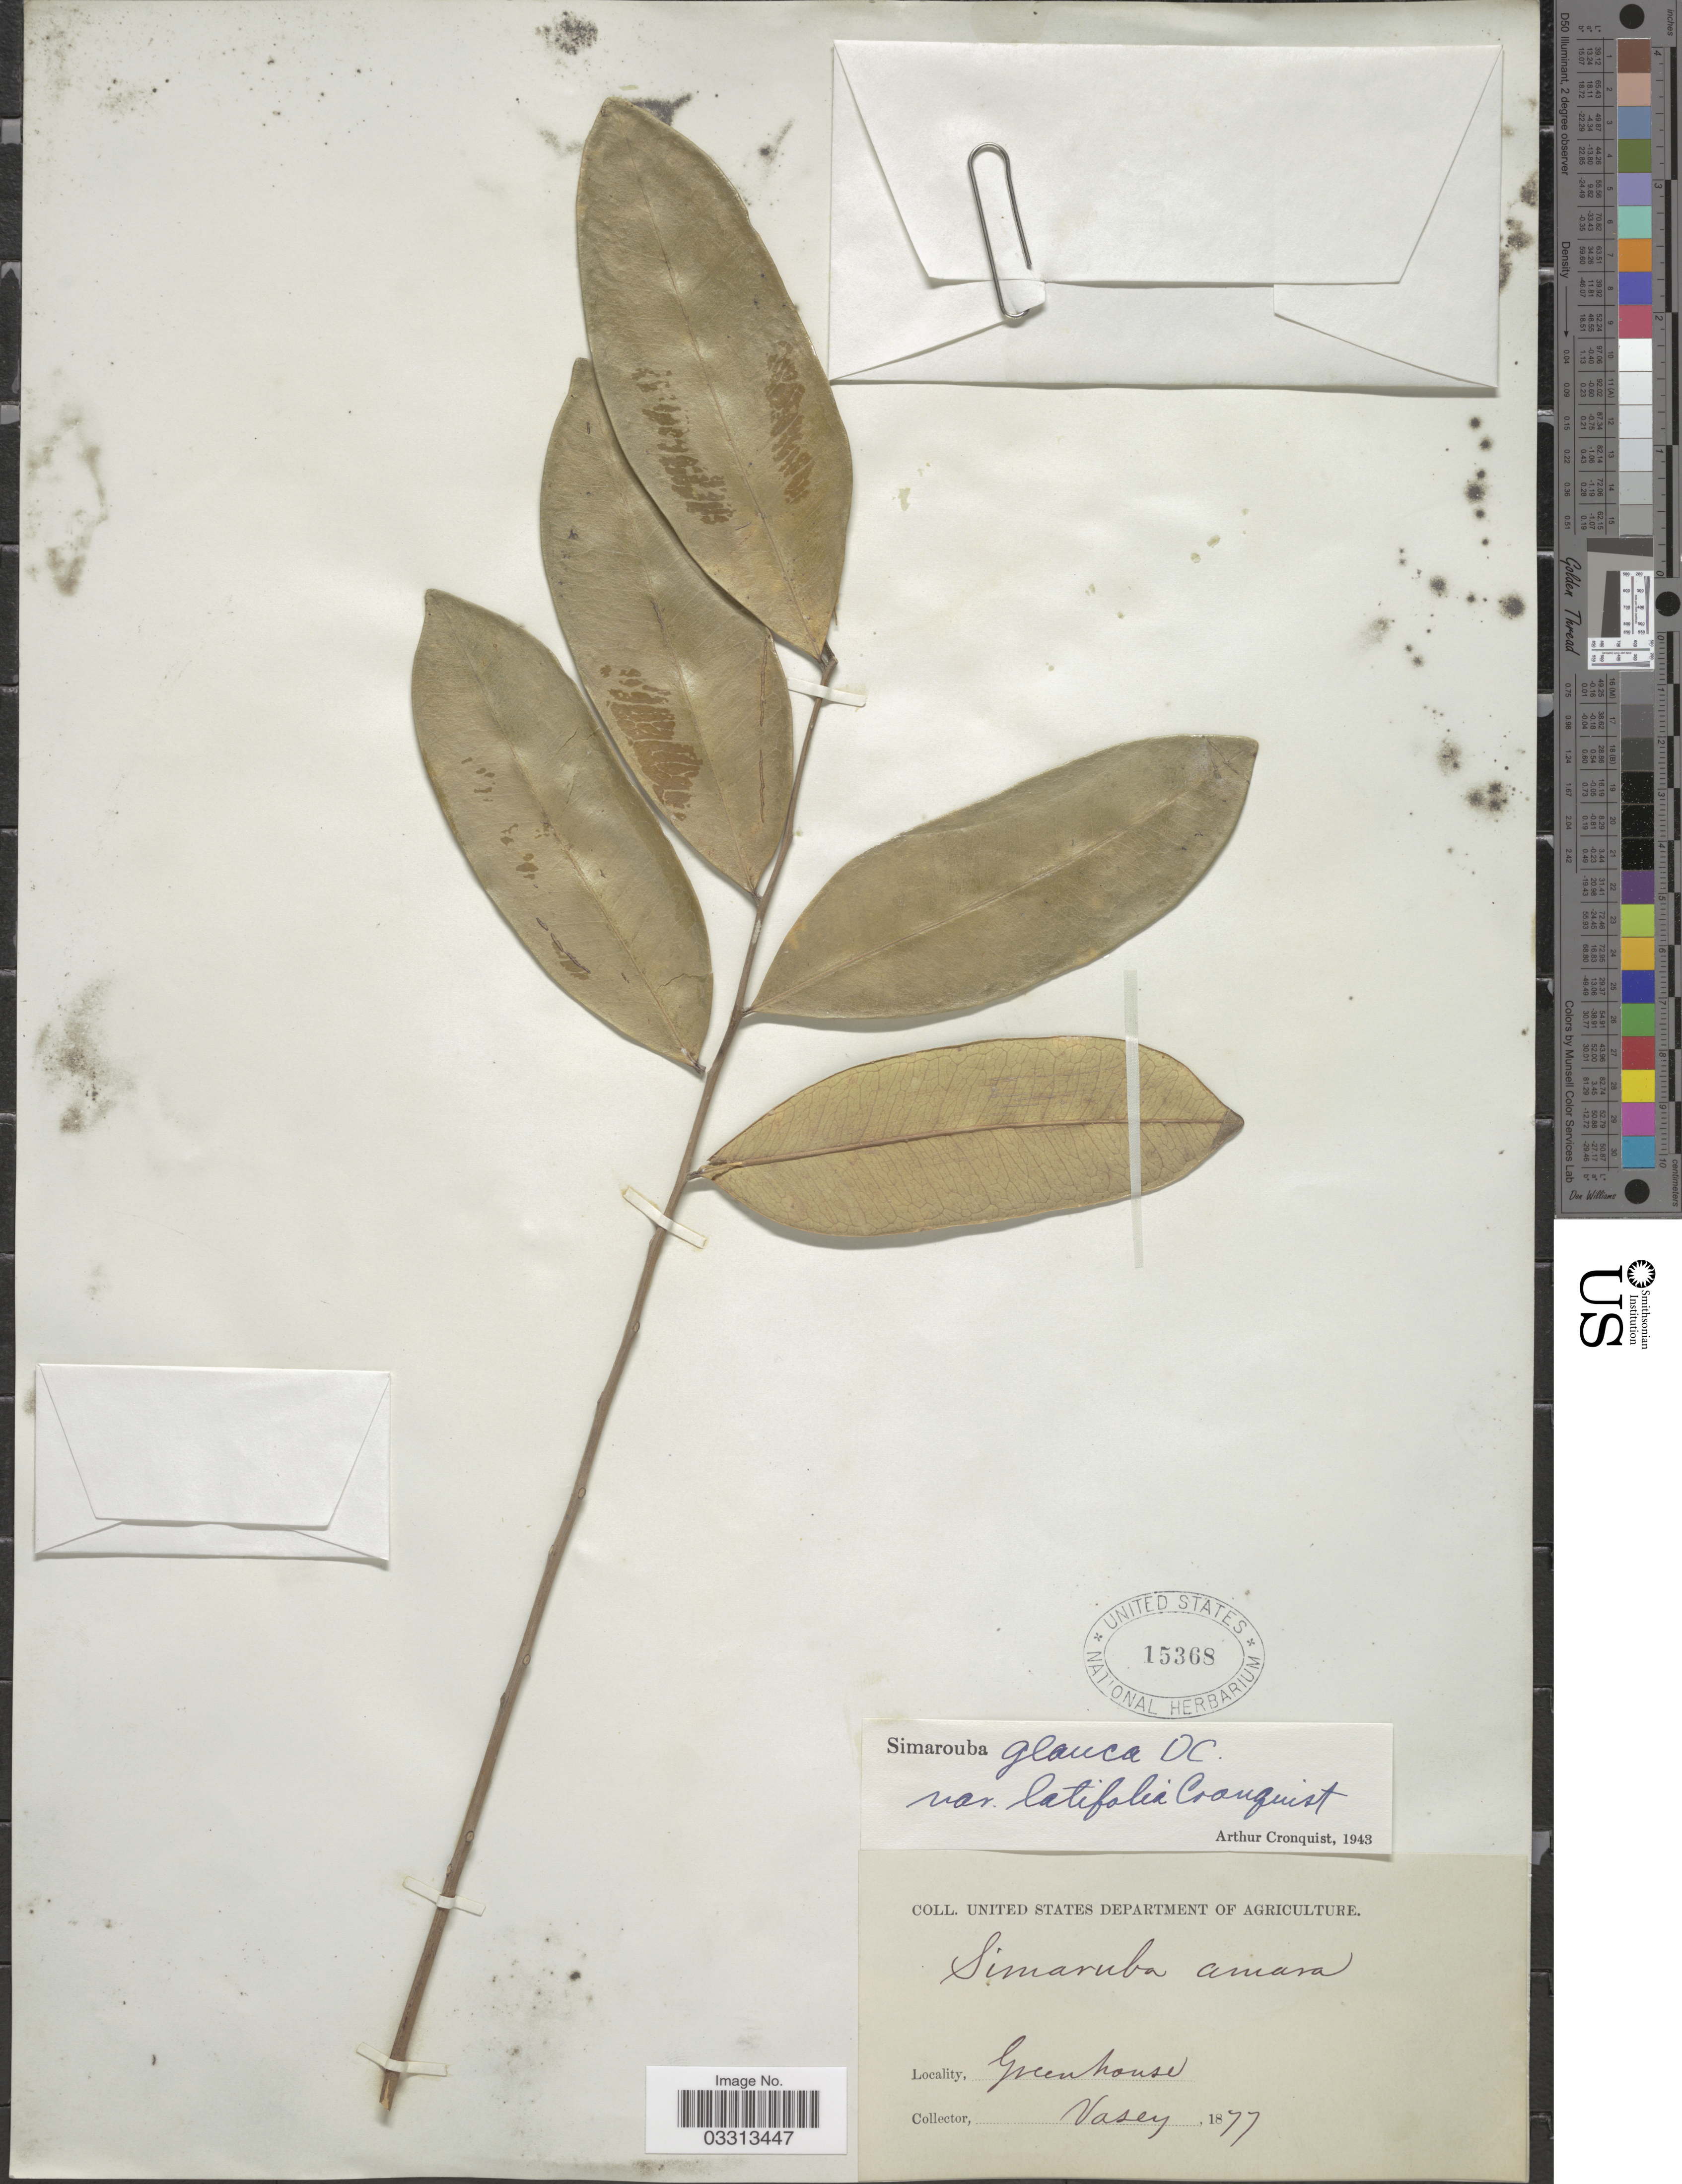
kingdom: Plantae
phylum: Tracheophyta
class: Magnoliopsida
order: Sapindales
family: Simaroubaceae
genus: Simarouba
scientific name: Simarouba glauca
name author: DC.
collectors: Vasey, --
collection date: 1877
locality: Greenhouse.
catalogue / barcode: US 15368